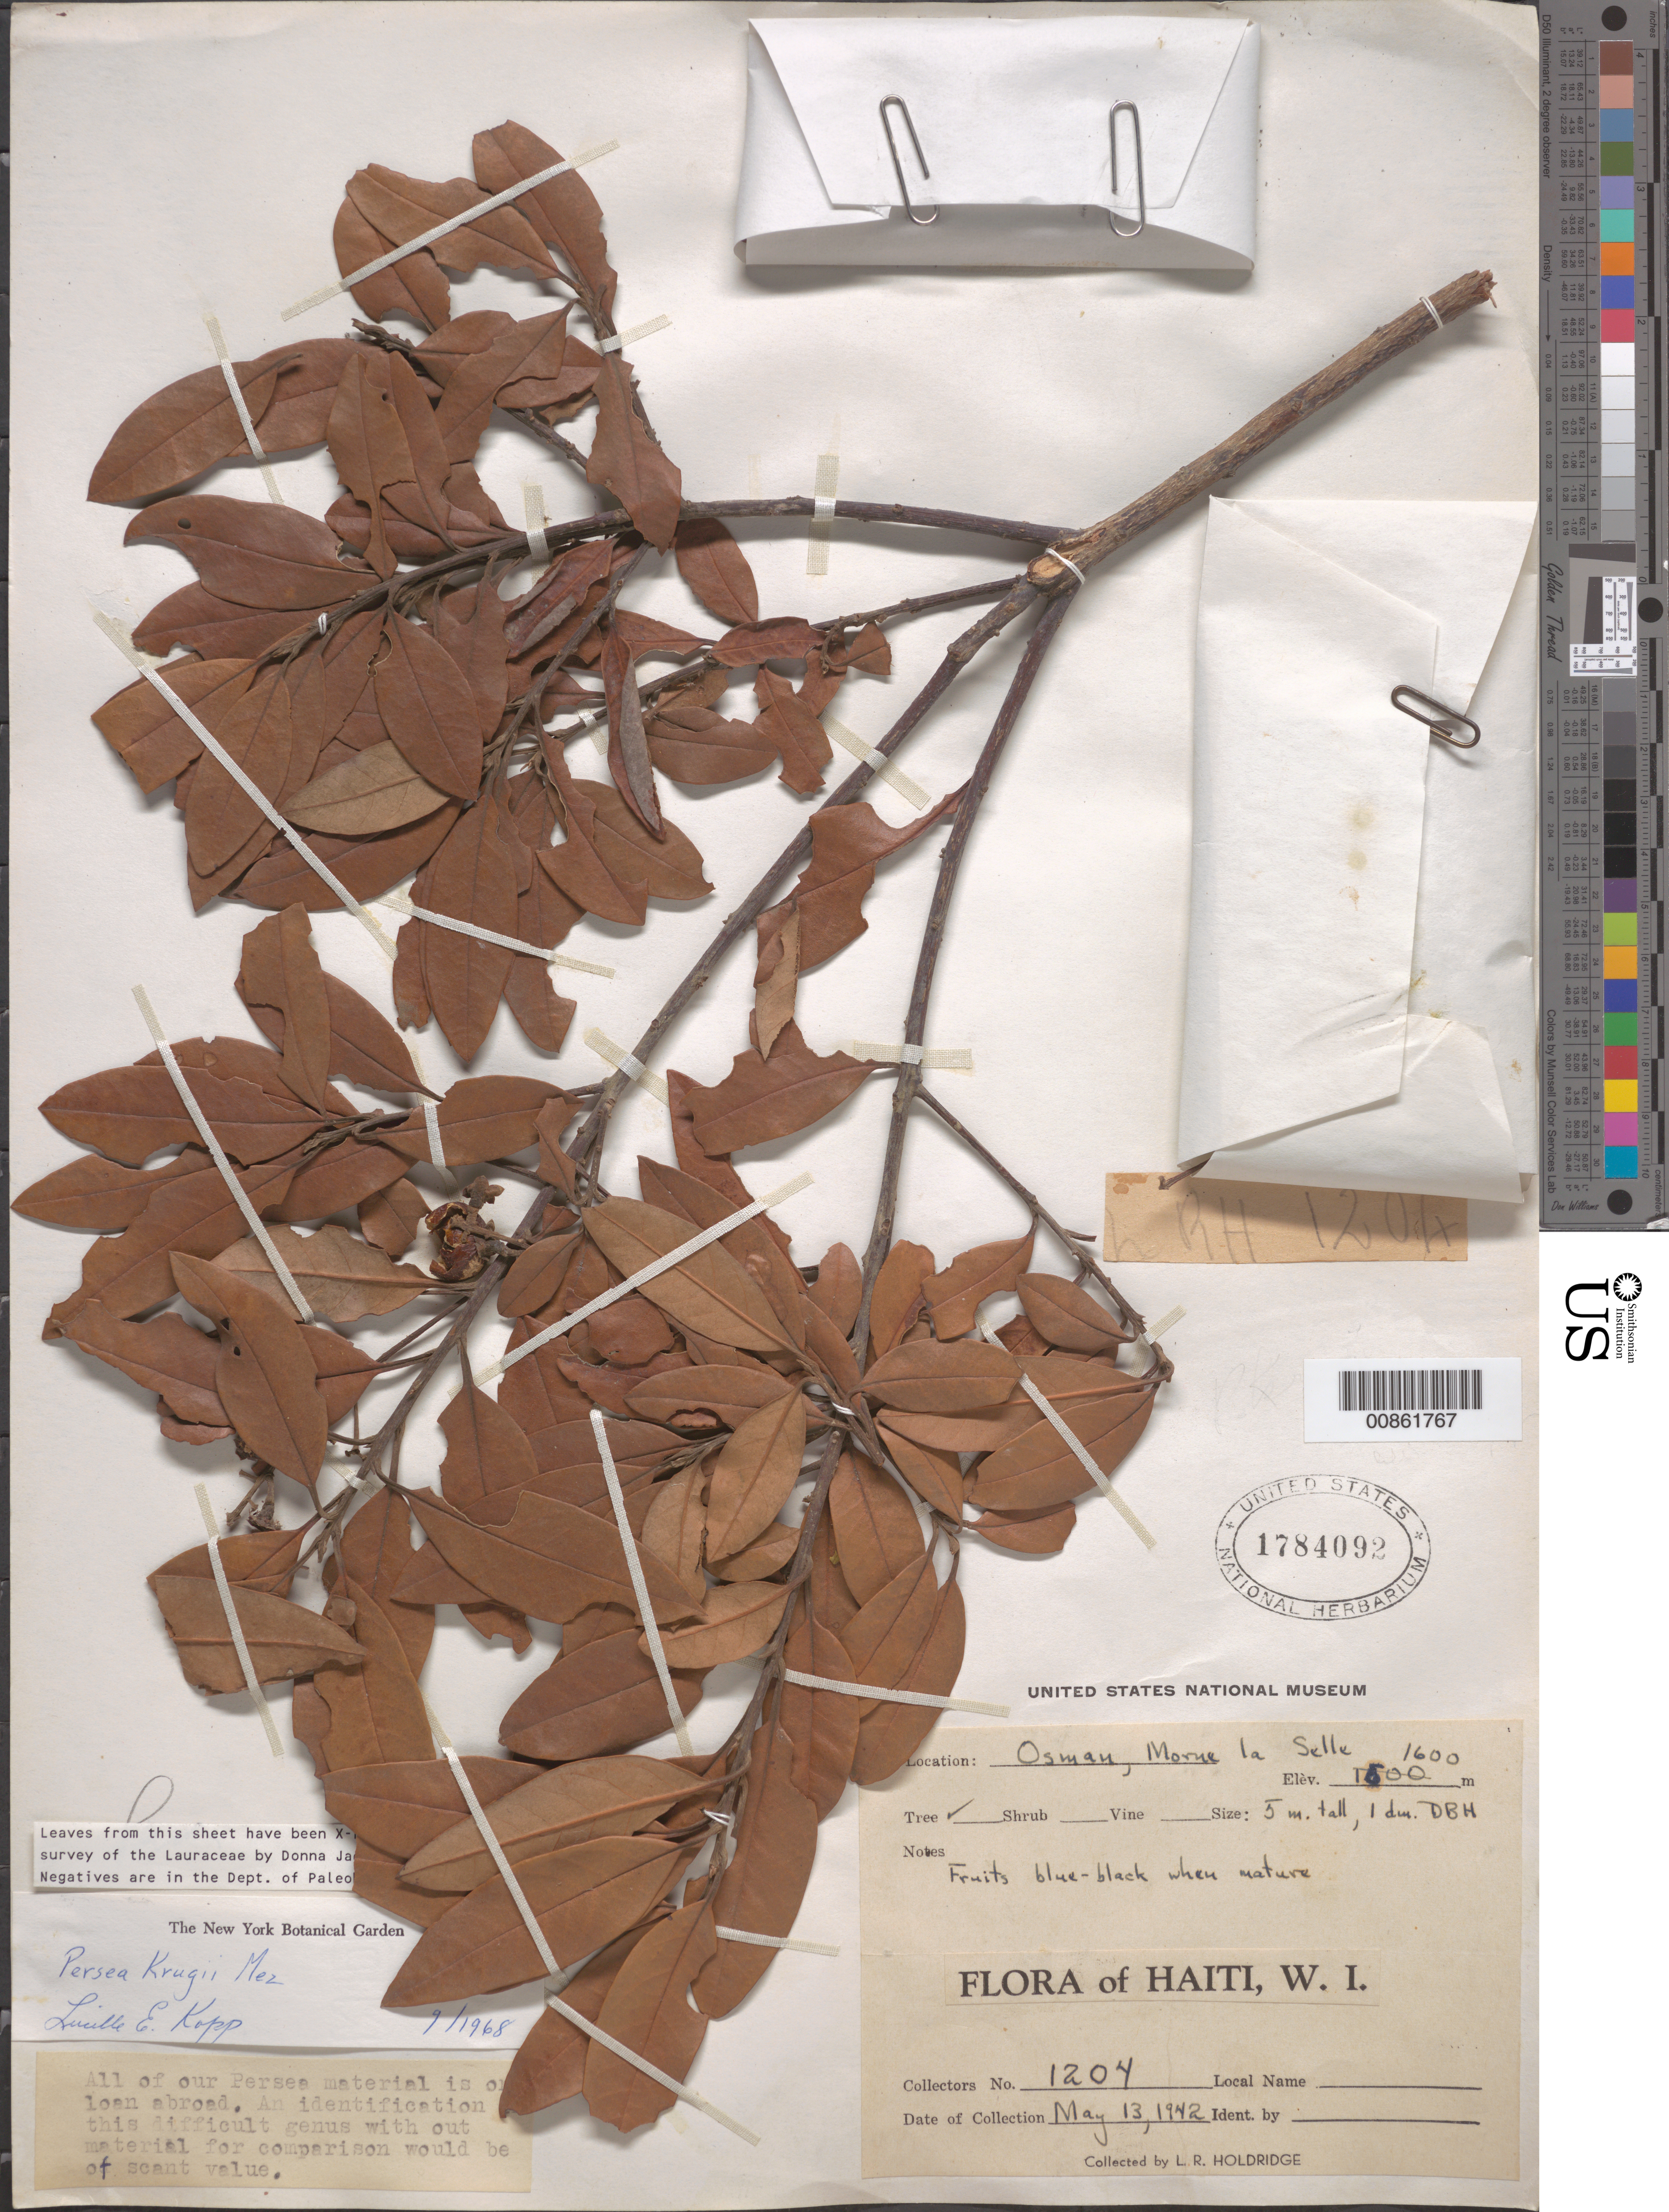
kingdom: Plantae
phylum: Tracheophyta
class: Magnoliopsida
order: Laurales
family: Lauraceae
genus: Persea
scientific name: Persea krugii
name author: Mez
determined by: Kopp, L. E., (NY), New York Botanical Garden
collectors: L. Holdridge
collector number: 1204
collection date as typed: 13 May 1942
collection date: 1942-05-13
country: Haiti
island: Hispaniola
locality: Osman, Morne la Selle.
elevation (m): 1600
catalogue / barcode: US 1784092